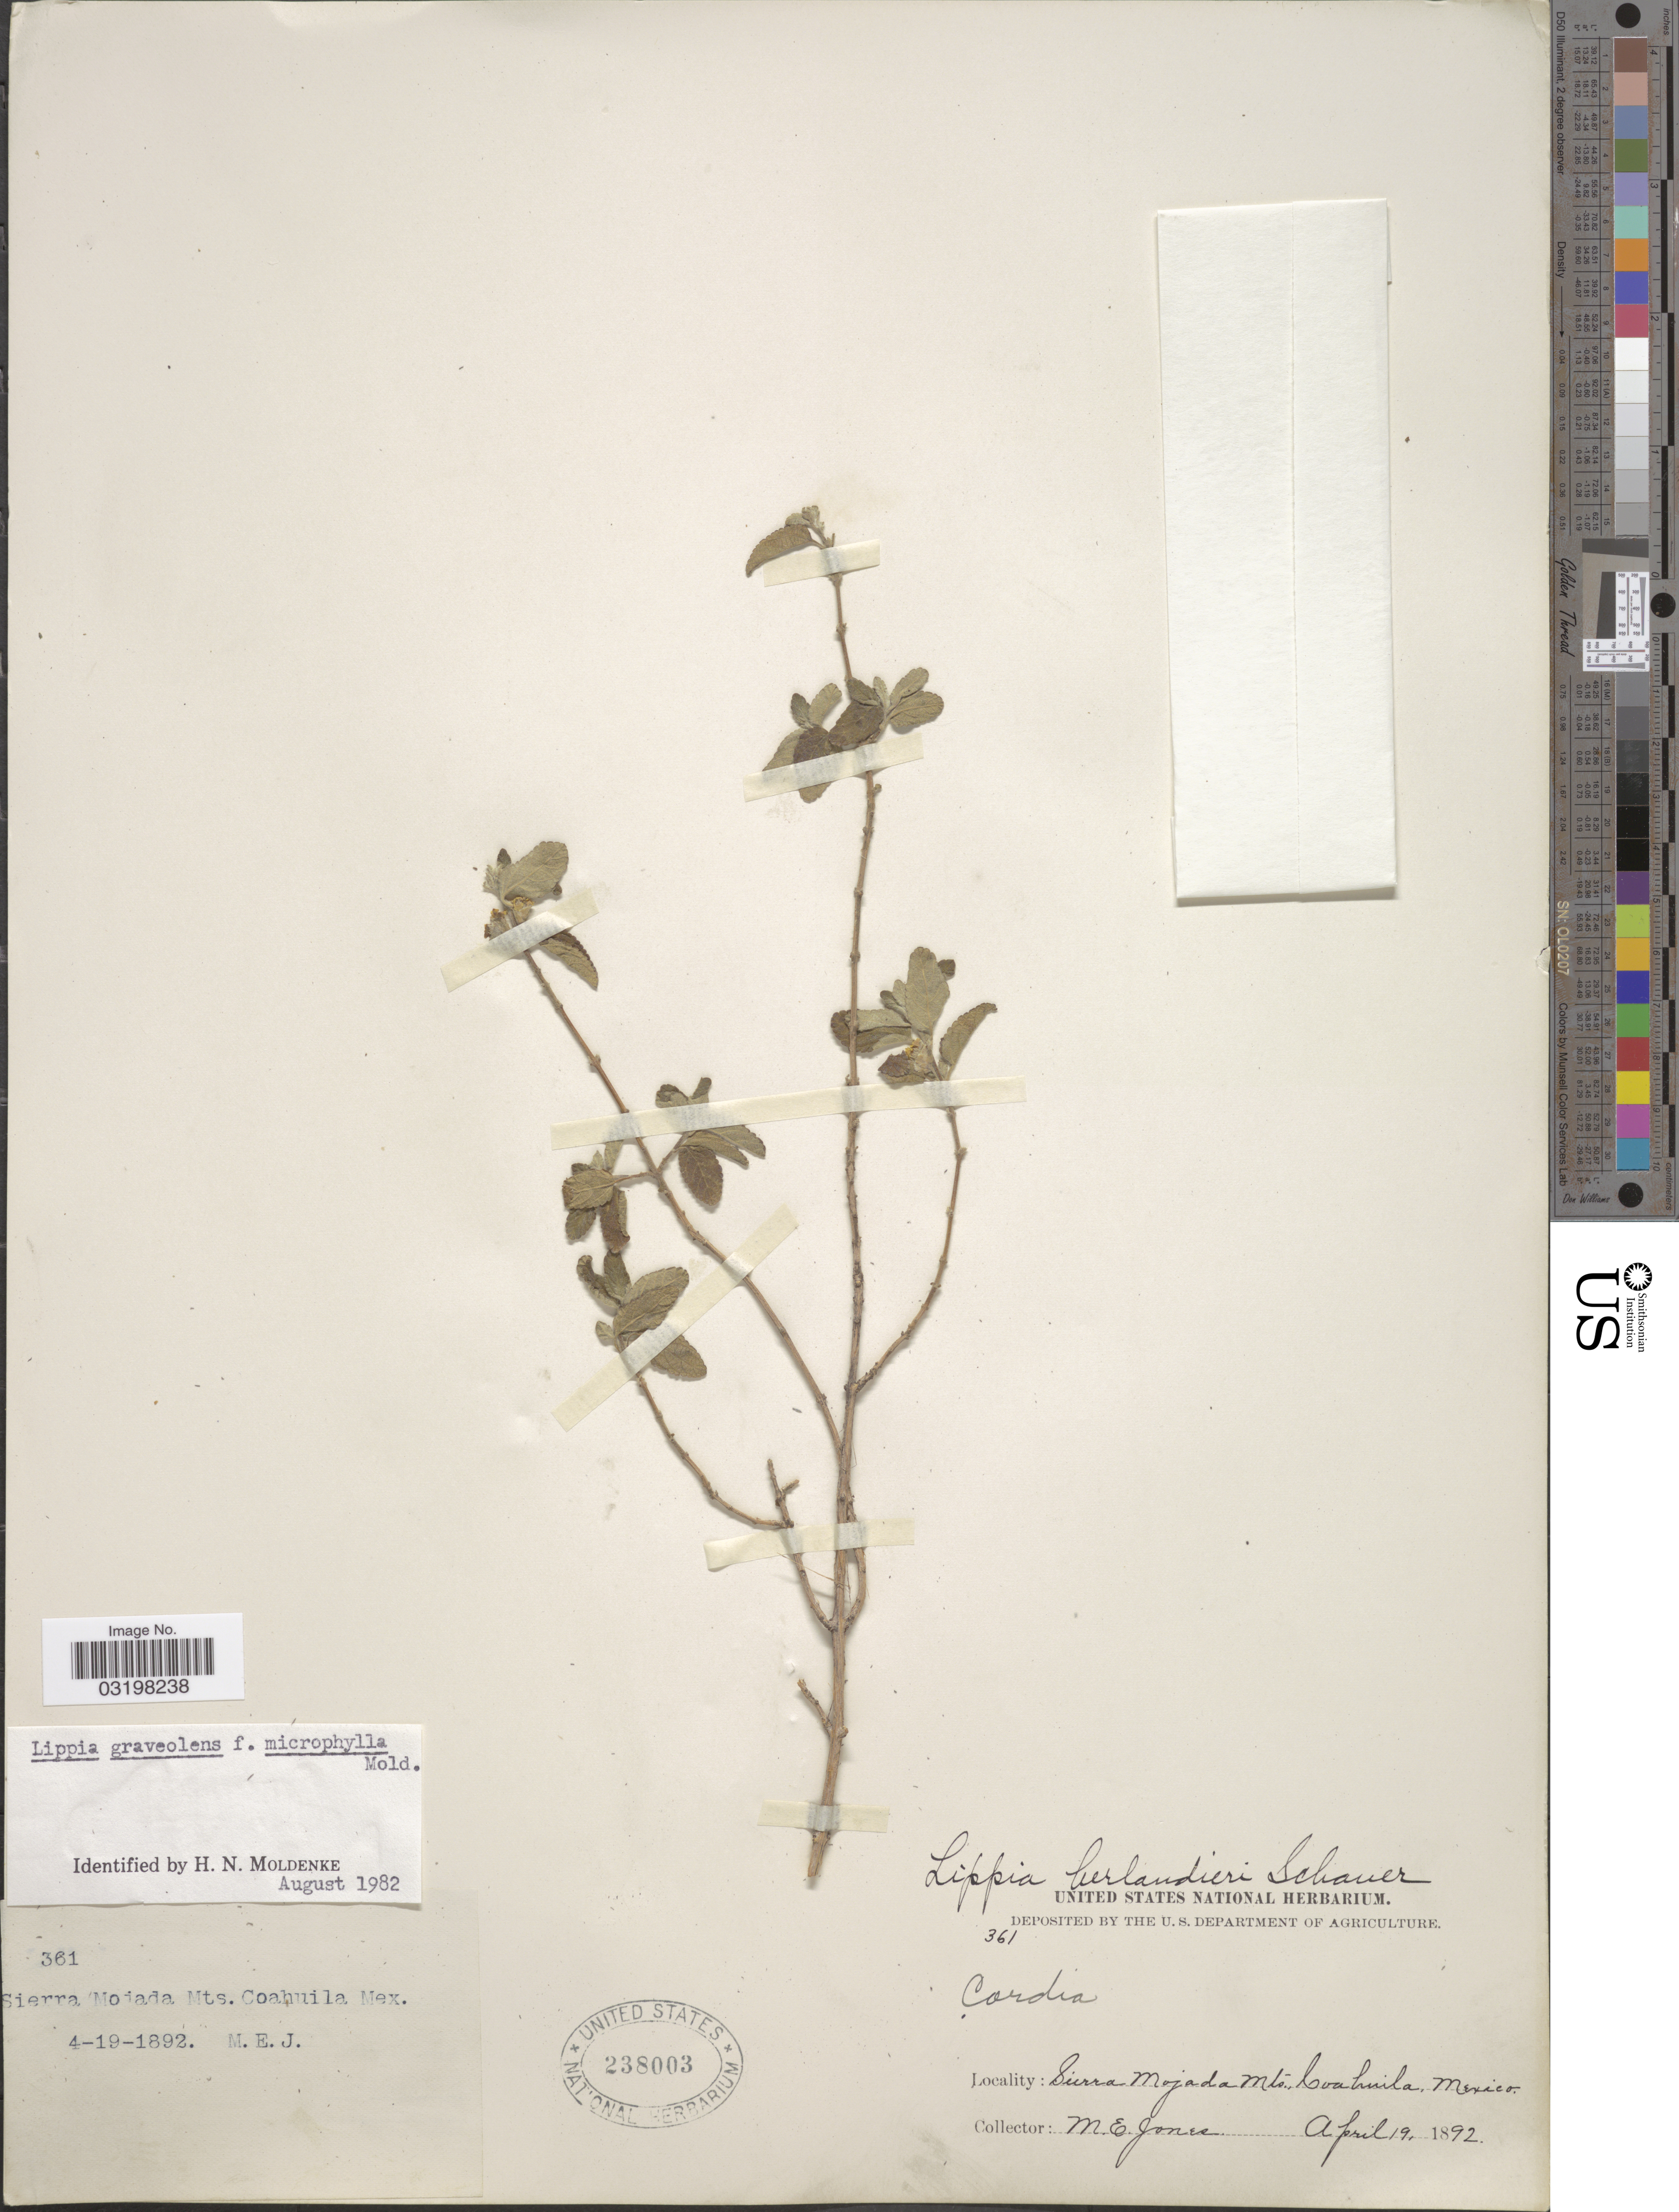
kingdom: Plantae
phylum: Tracheophyta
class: Magnoliopsida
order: Lamiales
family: Verbenaceae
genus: Lippia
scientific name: Lippia graveolens f. microphylla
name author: Kunth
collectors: M. E. Jones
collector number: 361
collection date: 1892-04-19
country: Mexico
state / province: Coahuila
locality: Sierra Mojada Mts.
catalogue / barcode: US 238003